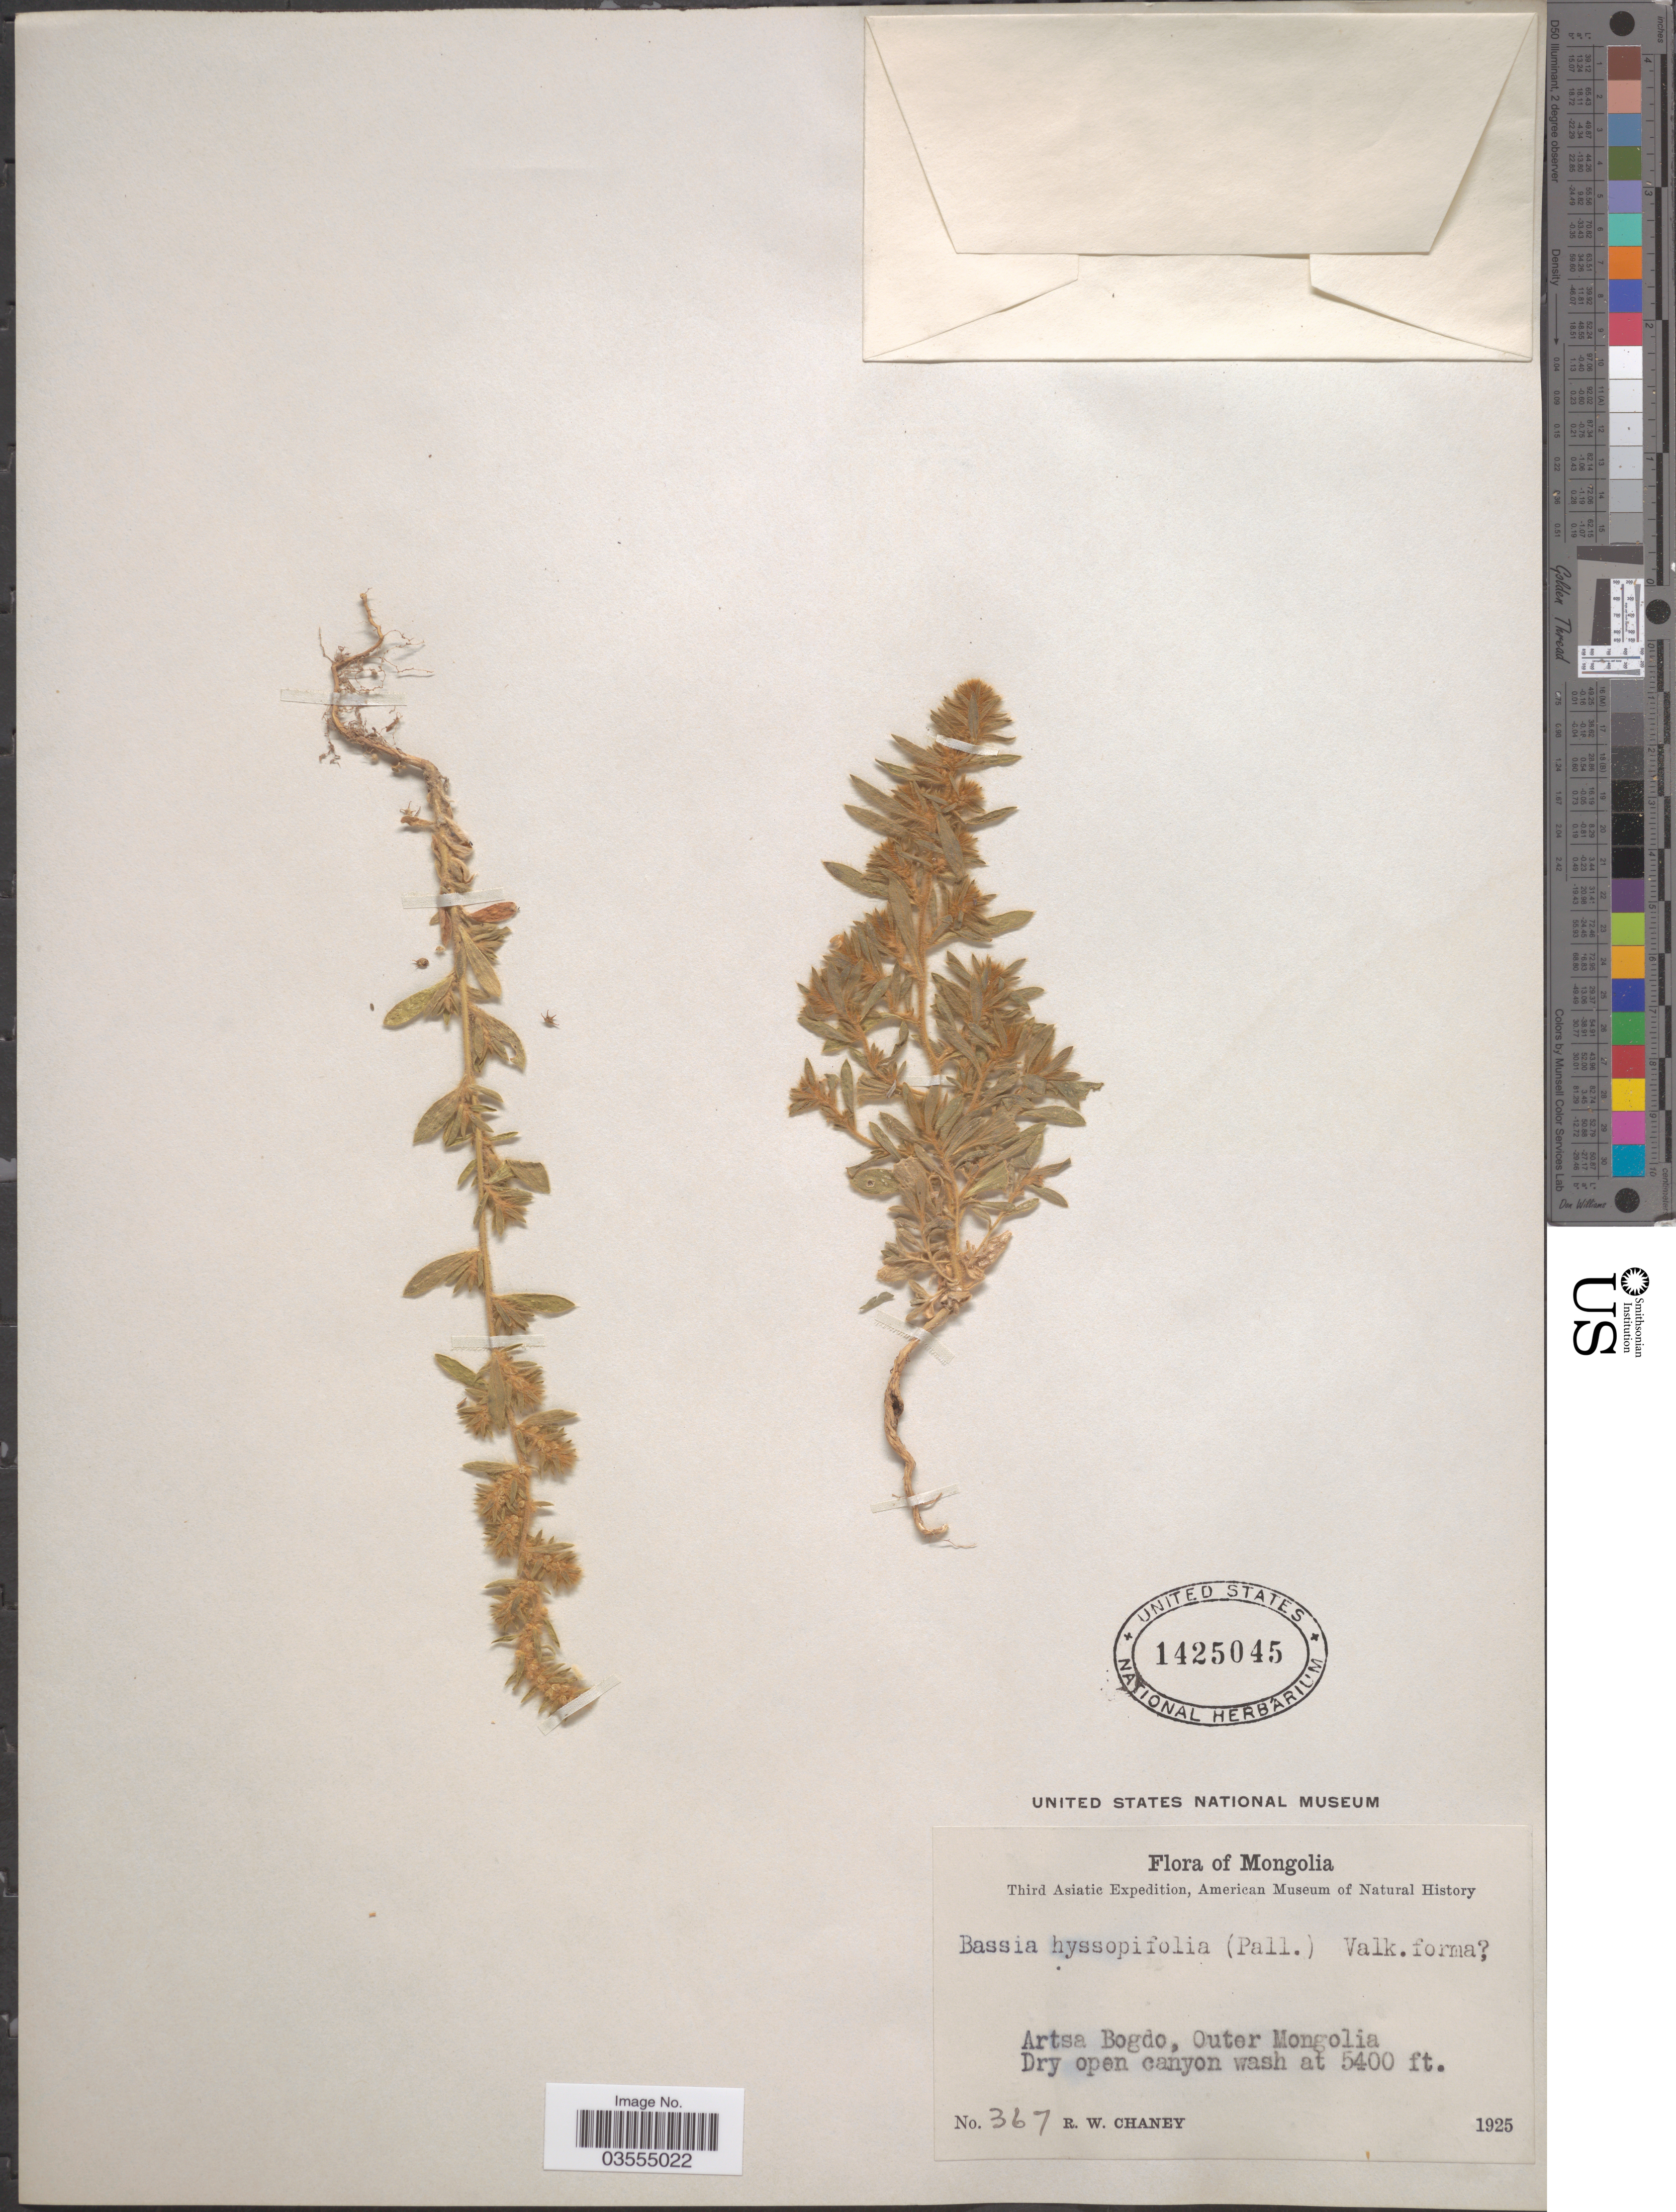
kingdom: Plantae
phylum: Tracheophyta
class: Magnoliopsida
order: Caryophyllales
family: Amaranthaceae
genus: Bassia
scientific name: Bassia hyssopifolia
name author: (Pall.) Kuntze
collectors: R. Chaney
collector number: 367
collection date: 1925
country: Mongolia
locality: Artsa Bogdo, Outer Mongolia.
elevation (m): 1646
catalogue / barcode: US 1425045